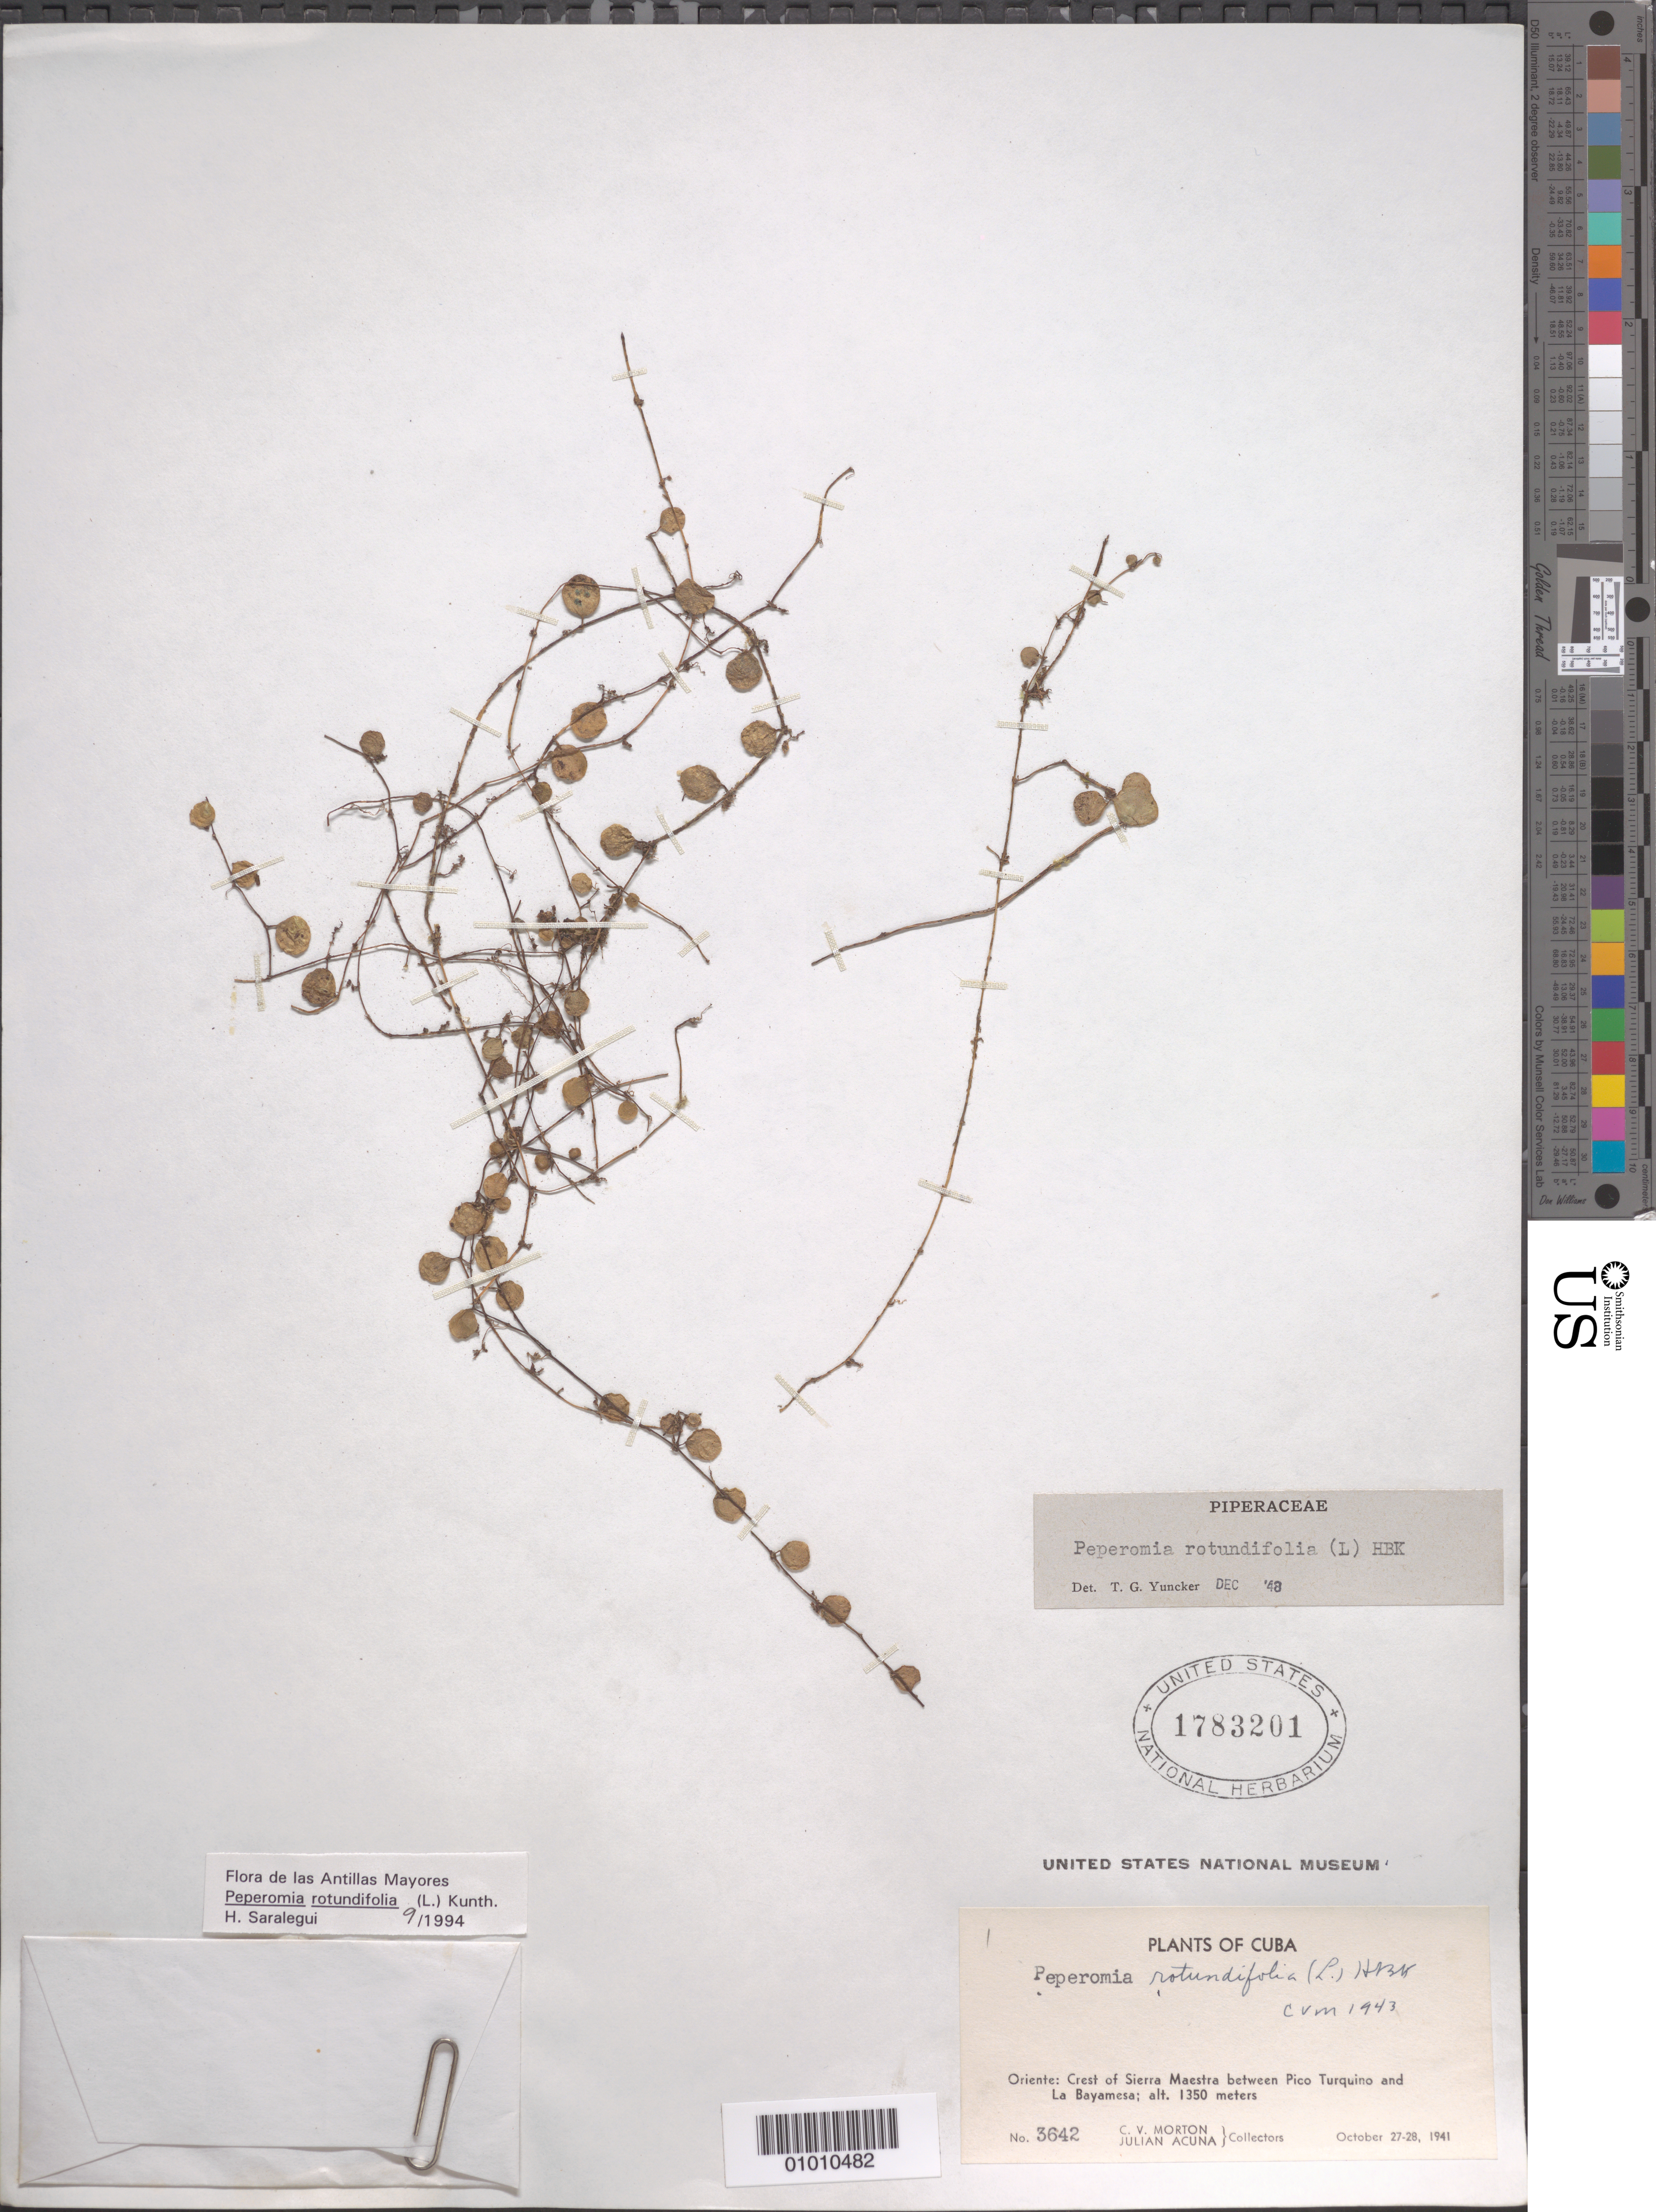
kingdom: Plantae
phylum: Tracheophyta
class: Magnoliopsida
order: Piperales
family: Piperaceae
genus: Peperomia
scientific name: Peperomia rotundifolia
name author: (L.) Kunth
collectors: C. V. Morton & J. Acuña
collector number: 3642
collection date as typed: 27 Oct 1941 to 28 Oct 1941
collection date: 1941-10-27/1941-10-28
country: Cuba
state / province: Oriente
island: Cuba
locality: Crest of Sierra Maestra between Pico Turquino and La Bayamesa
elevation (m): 1350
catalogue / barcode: US 1783201